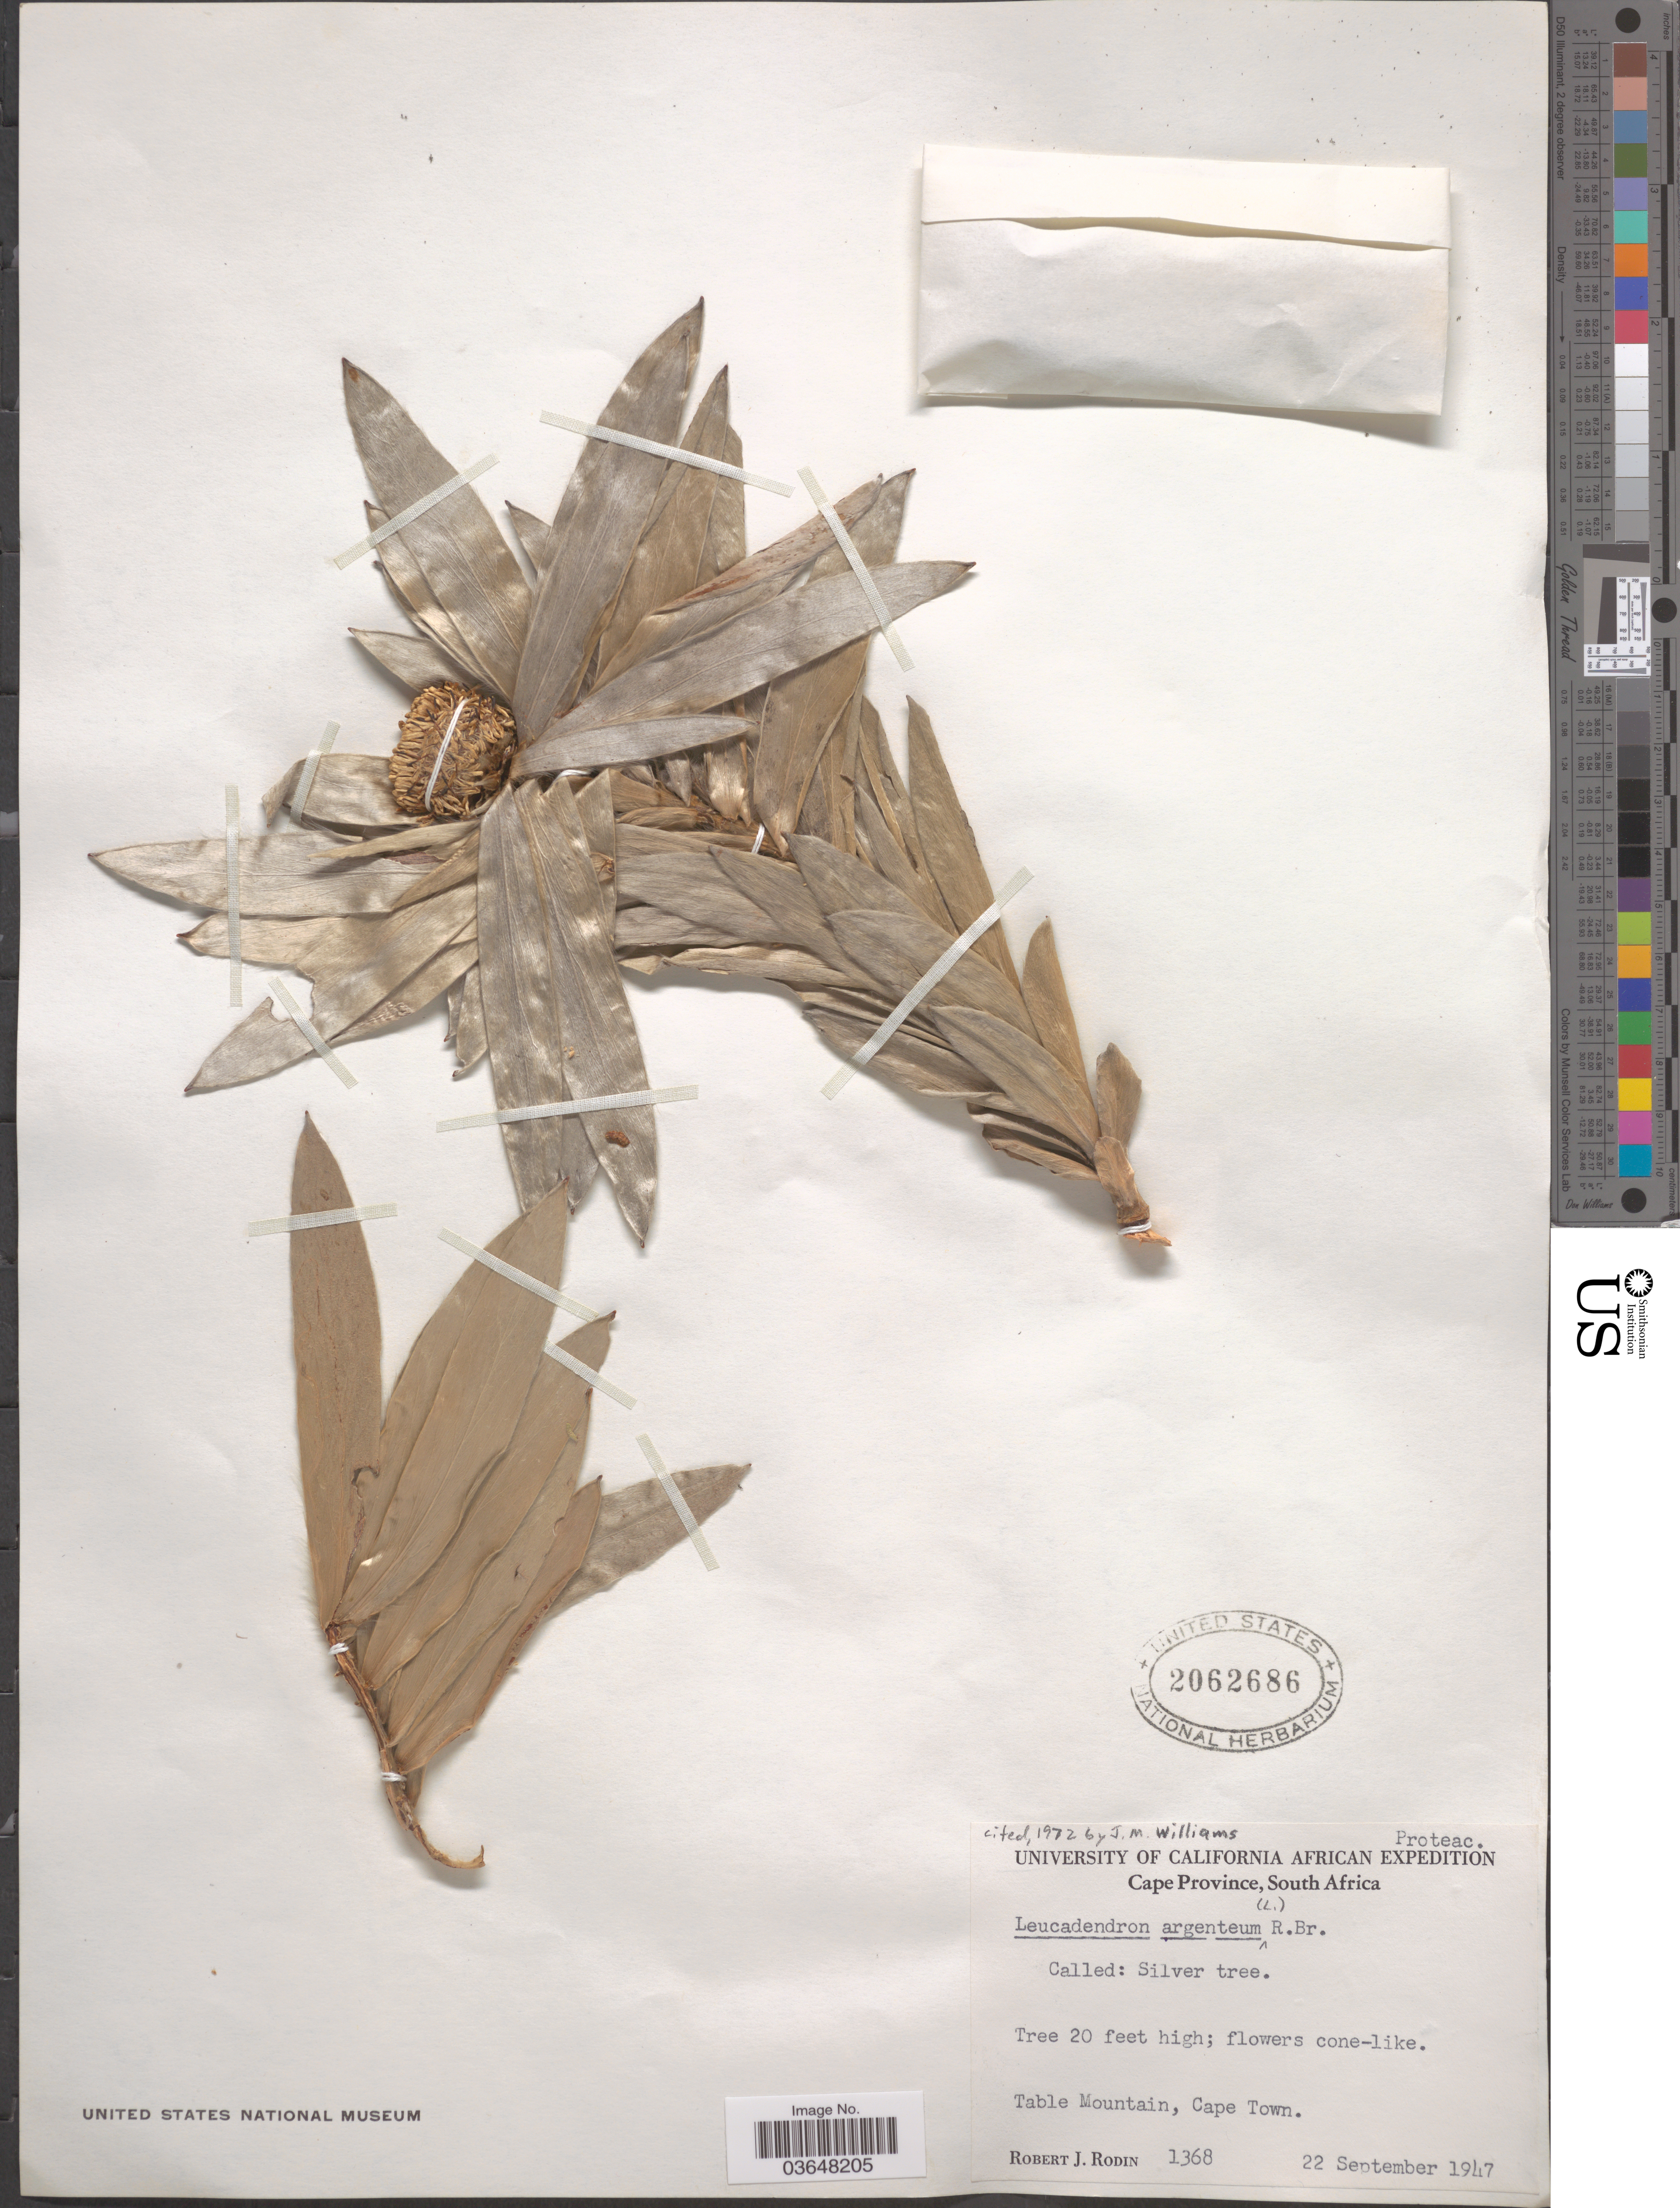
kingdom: Plantae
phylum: Tracheophyta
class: Magnoliopsida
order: Proteales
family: Proteaceae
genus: Leucadendron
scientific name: Leucadendron argenteum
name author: R. Br.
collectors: R. J. Rodin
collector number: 1368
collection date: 1947-09-22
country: South Africa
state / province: Western Cape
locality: Table Mountain, Cape Town.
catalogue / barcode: US 2062686